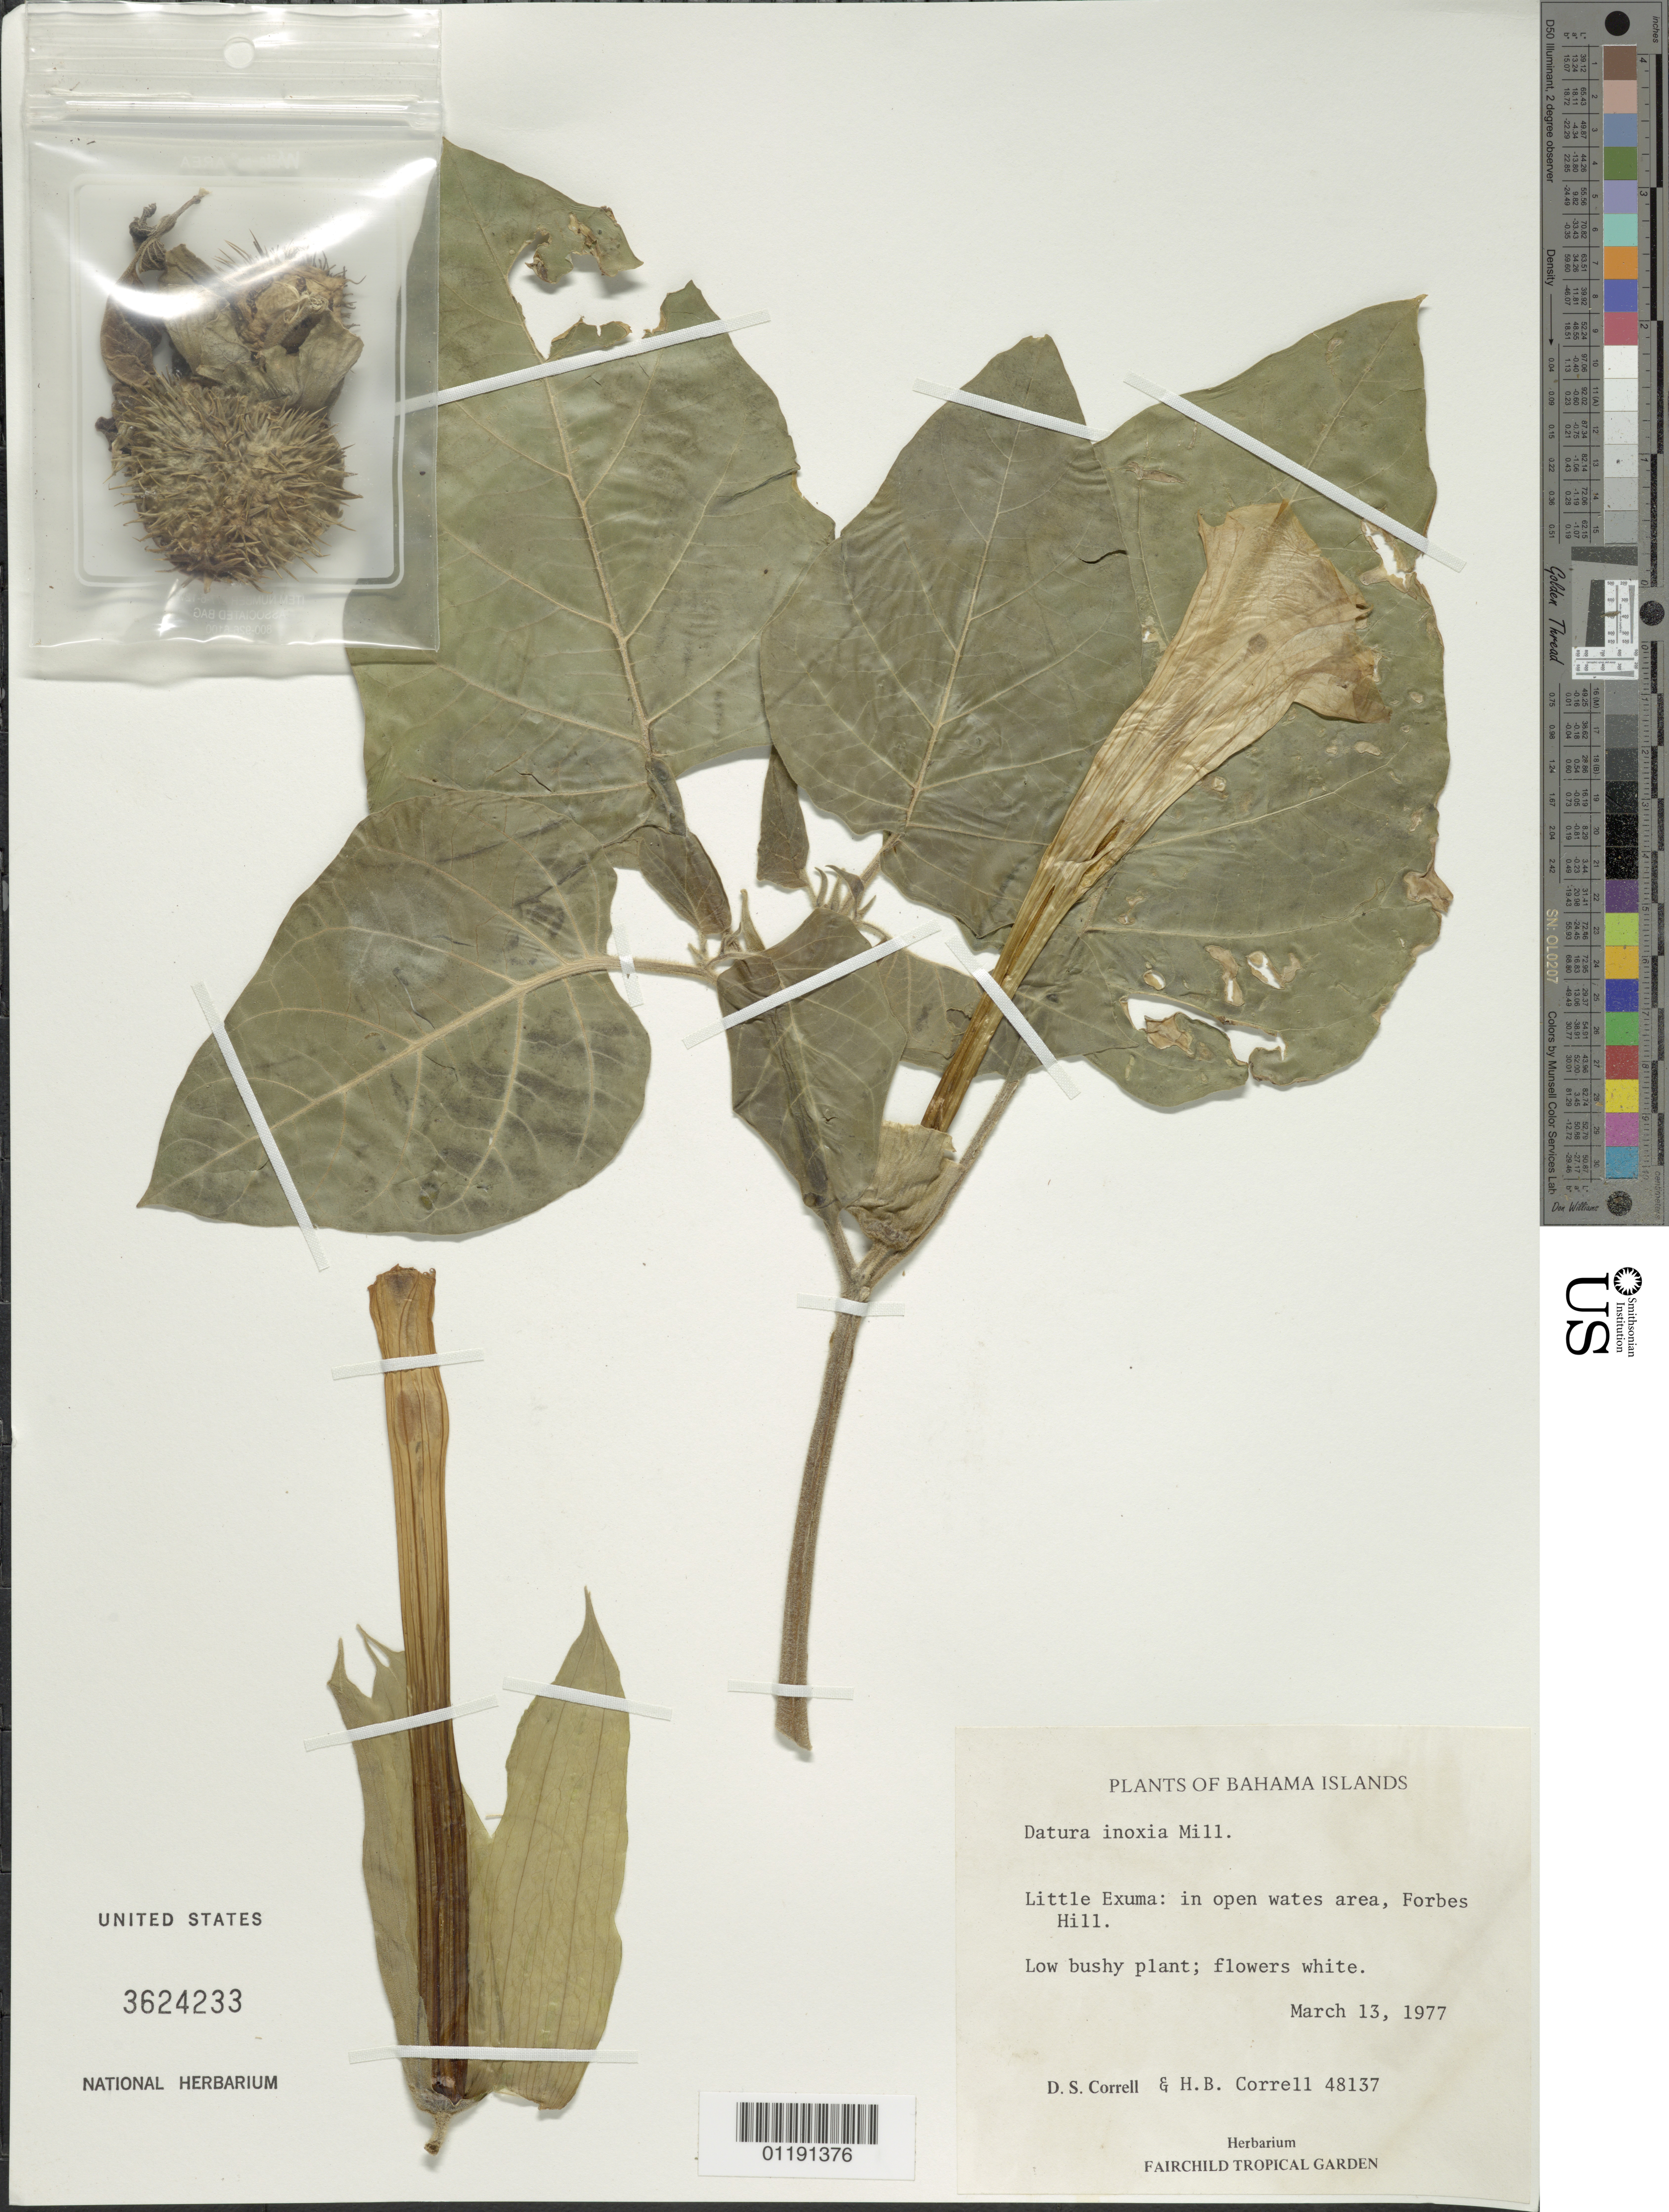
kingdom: Plantae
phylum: Tracheophyta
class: Magnoliopsida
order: Solanales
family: Solanaceae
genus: Datura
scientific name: Datura innoxia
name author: Mill.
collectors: D. S. Correll & H. Correll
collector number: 48137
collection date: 1977-03-13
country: Bahamas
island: Little Exuma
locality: In open waste area, Forbes Hill.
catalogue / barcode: US 3624233